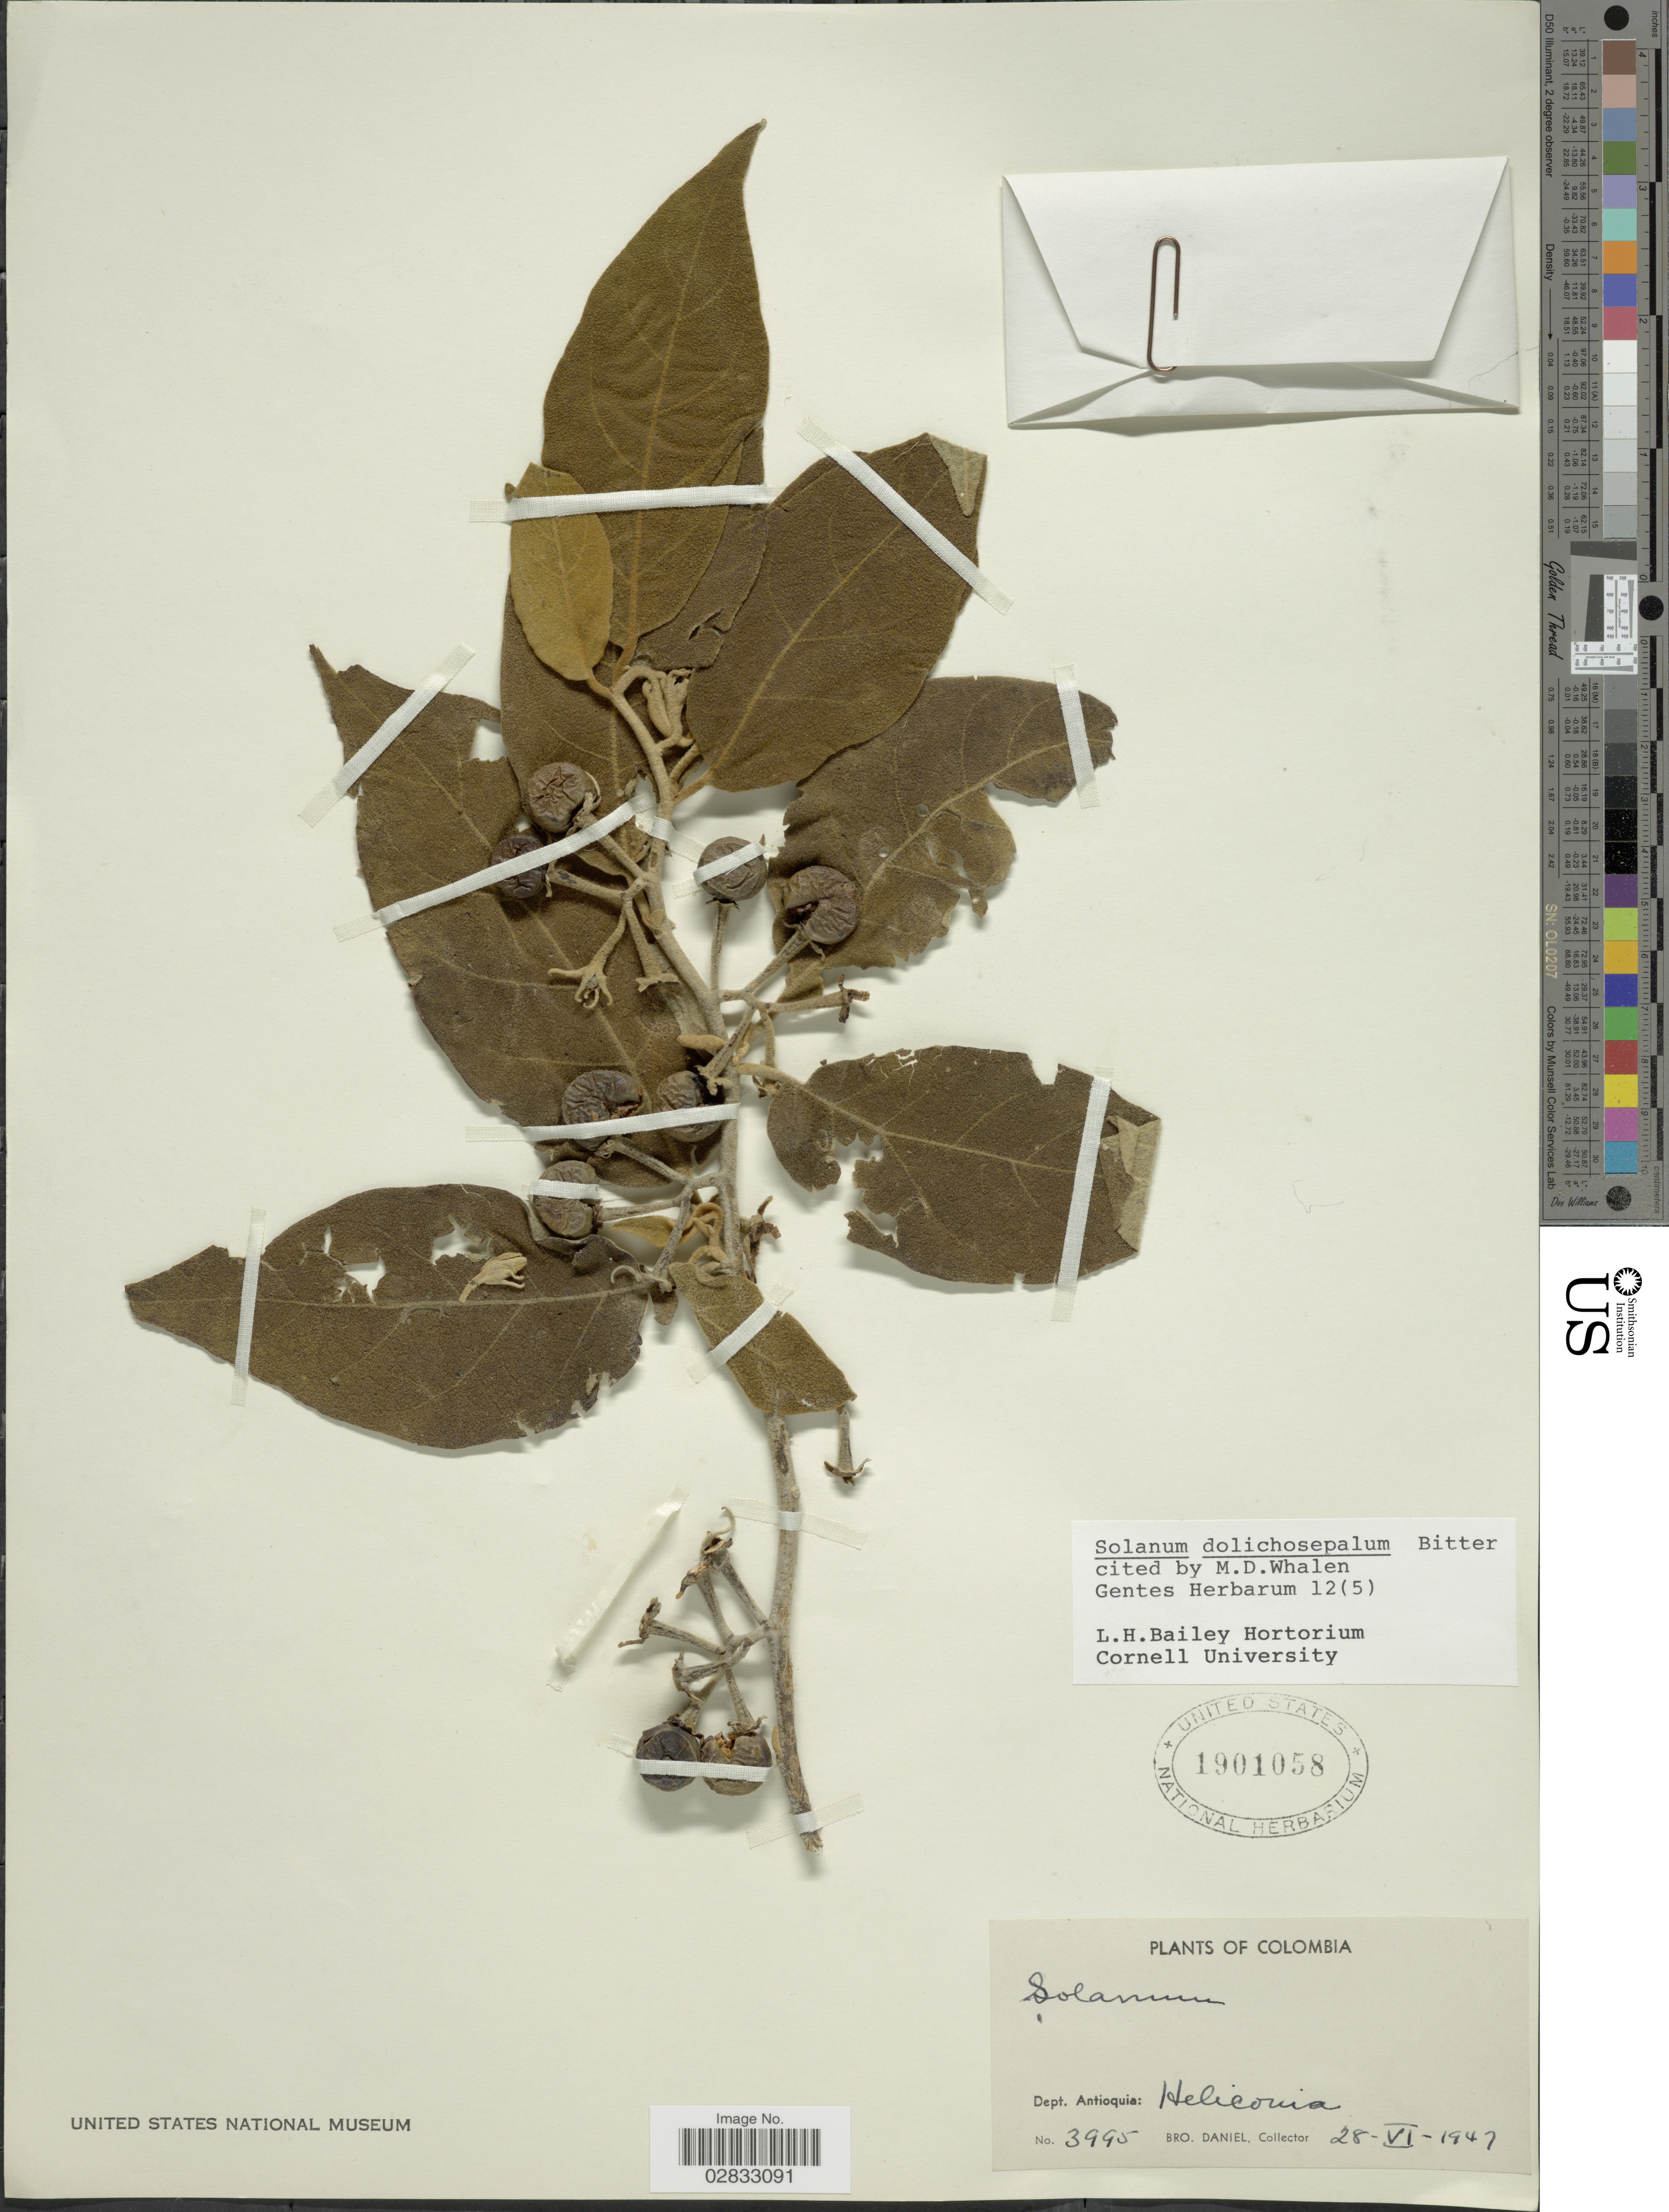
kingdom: Plantae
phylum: Tracheophyta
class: Magnoliopsida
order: Solanales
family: Solanaceae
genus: Solanum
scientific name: Solanum dolichosepalum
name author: Bitter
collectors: Bro. Daniel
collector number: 3995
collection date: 1947-06-28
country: Colombia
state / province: Antioquia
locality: Dept. Antioquia: Heliconia.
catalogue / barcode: US 1901058